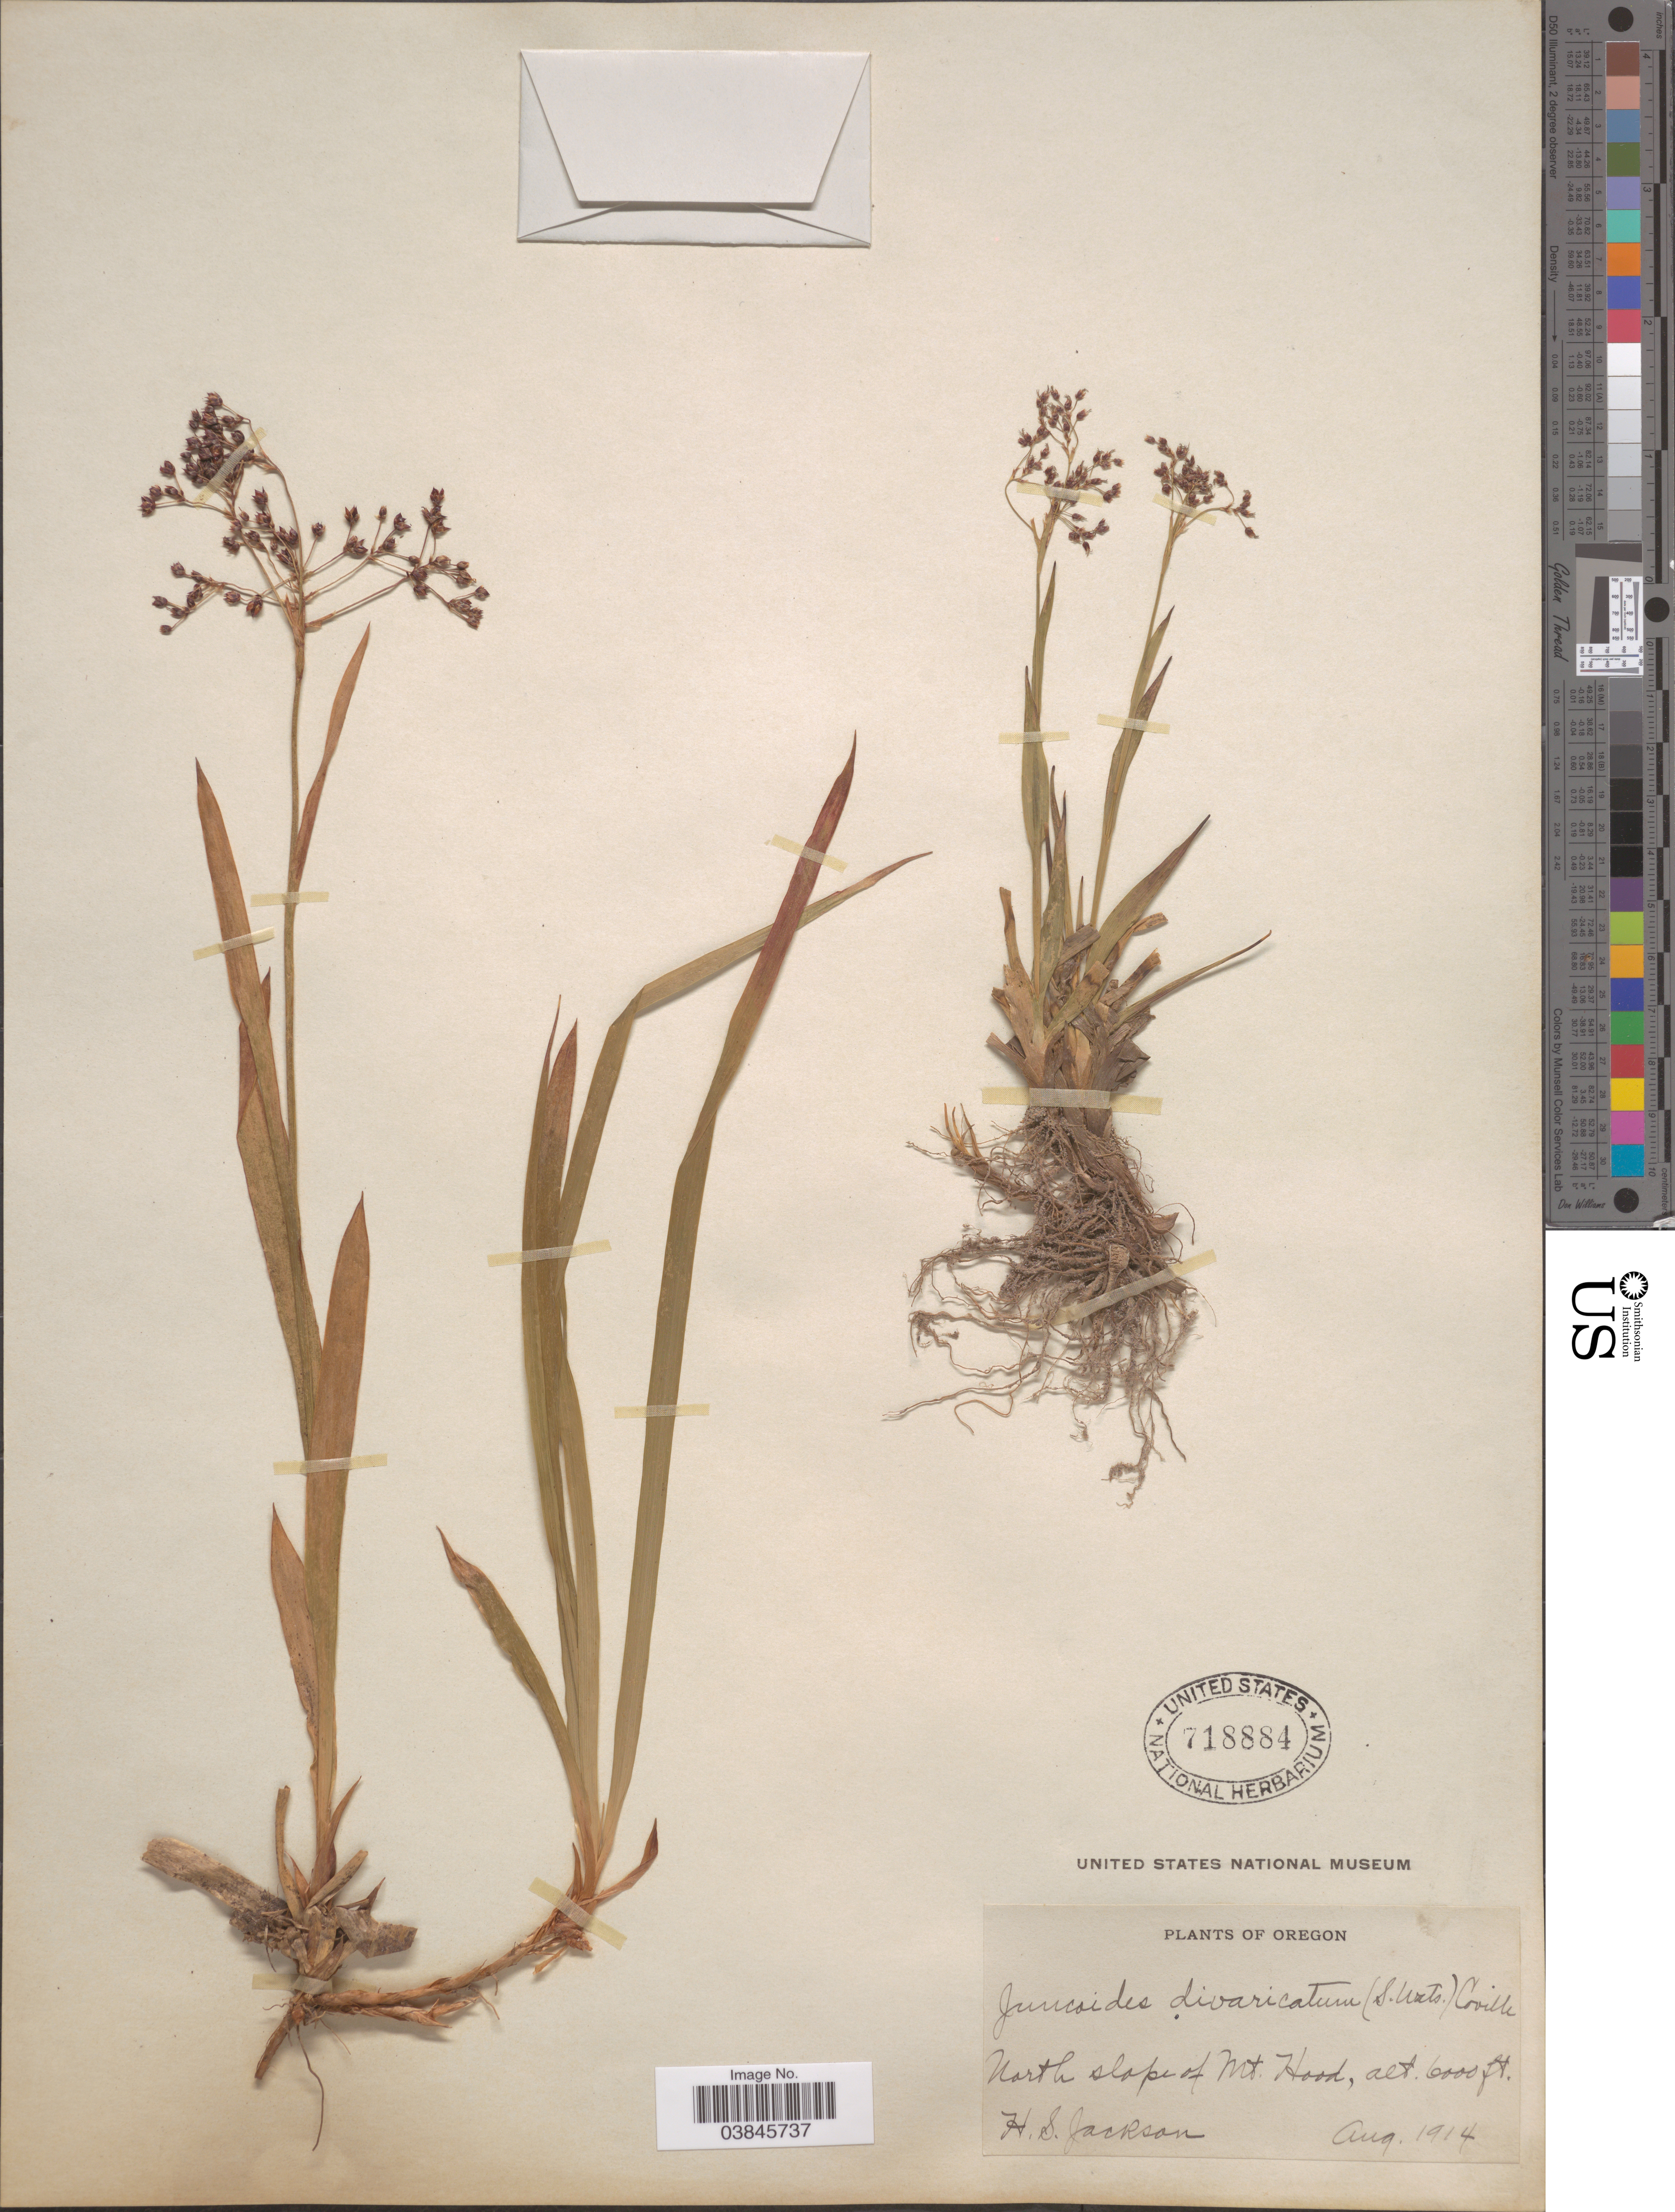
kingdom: Plantae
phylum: Tracheophyta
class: Liliopsida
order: Poales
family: Juncaceae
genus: Luzula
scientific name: Luzula divaricata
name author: S. Watson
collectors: H. Jackson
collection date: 1914-08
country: United States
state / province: Oregon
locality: North slope of Mt. Hood.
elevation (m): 1829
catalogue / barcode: US 718884